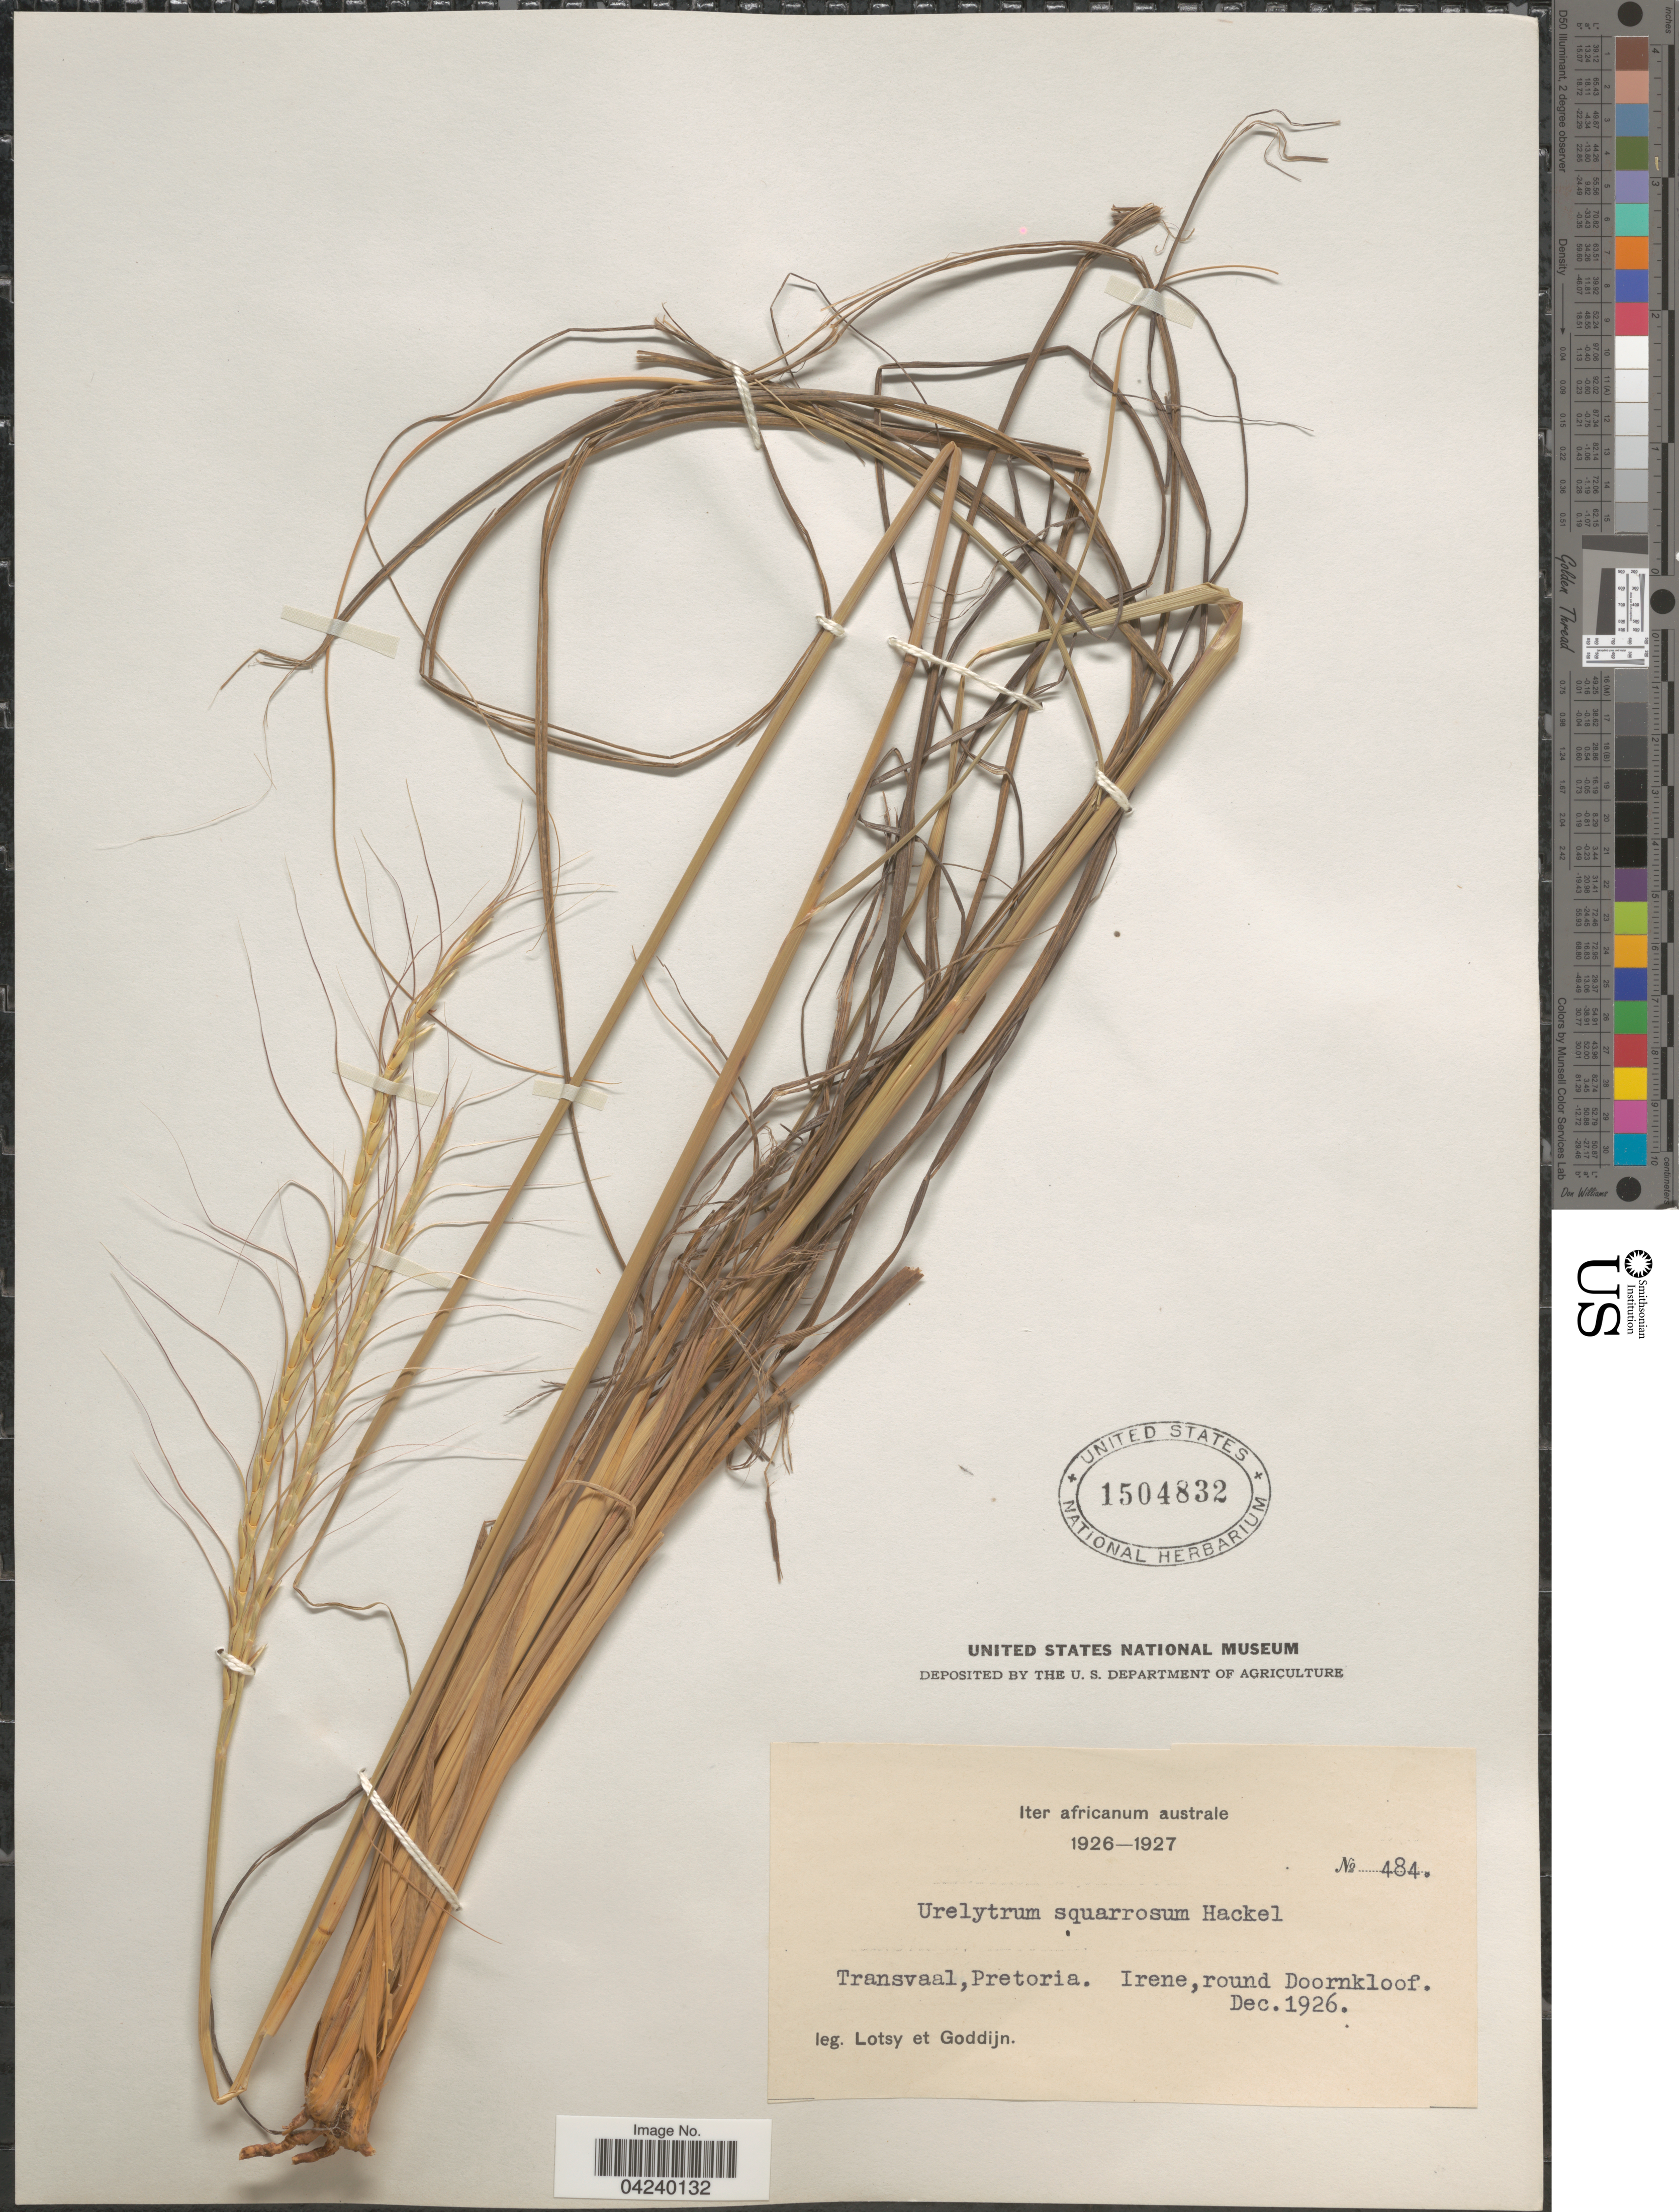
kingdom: Plantae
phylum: Tracheophyta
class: Liliopsida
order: Poales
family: Poaceae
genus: Urelytrum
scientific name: Urelytrum agropyroides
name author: (Hack.) Hack.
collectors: Lotsy & Goddijn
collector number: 484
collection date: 1926-12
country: South Africa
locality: Iter africanum australe 1926-1927. Transvaal, Pretoria. Irene, round Doornkloof.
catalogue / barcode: US 1504832